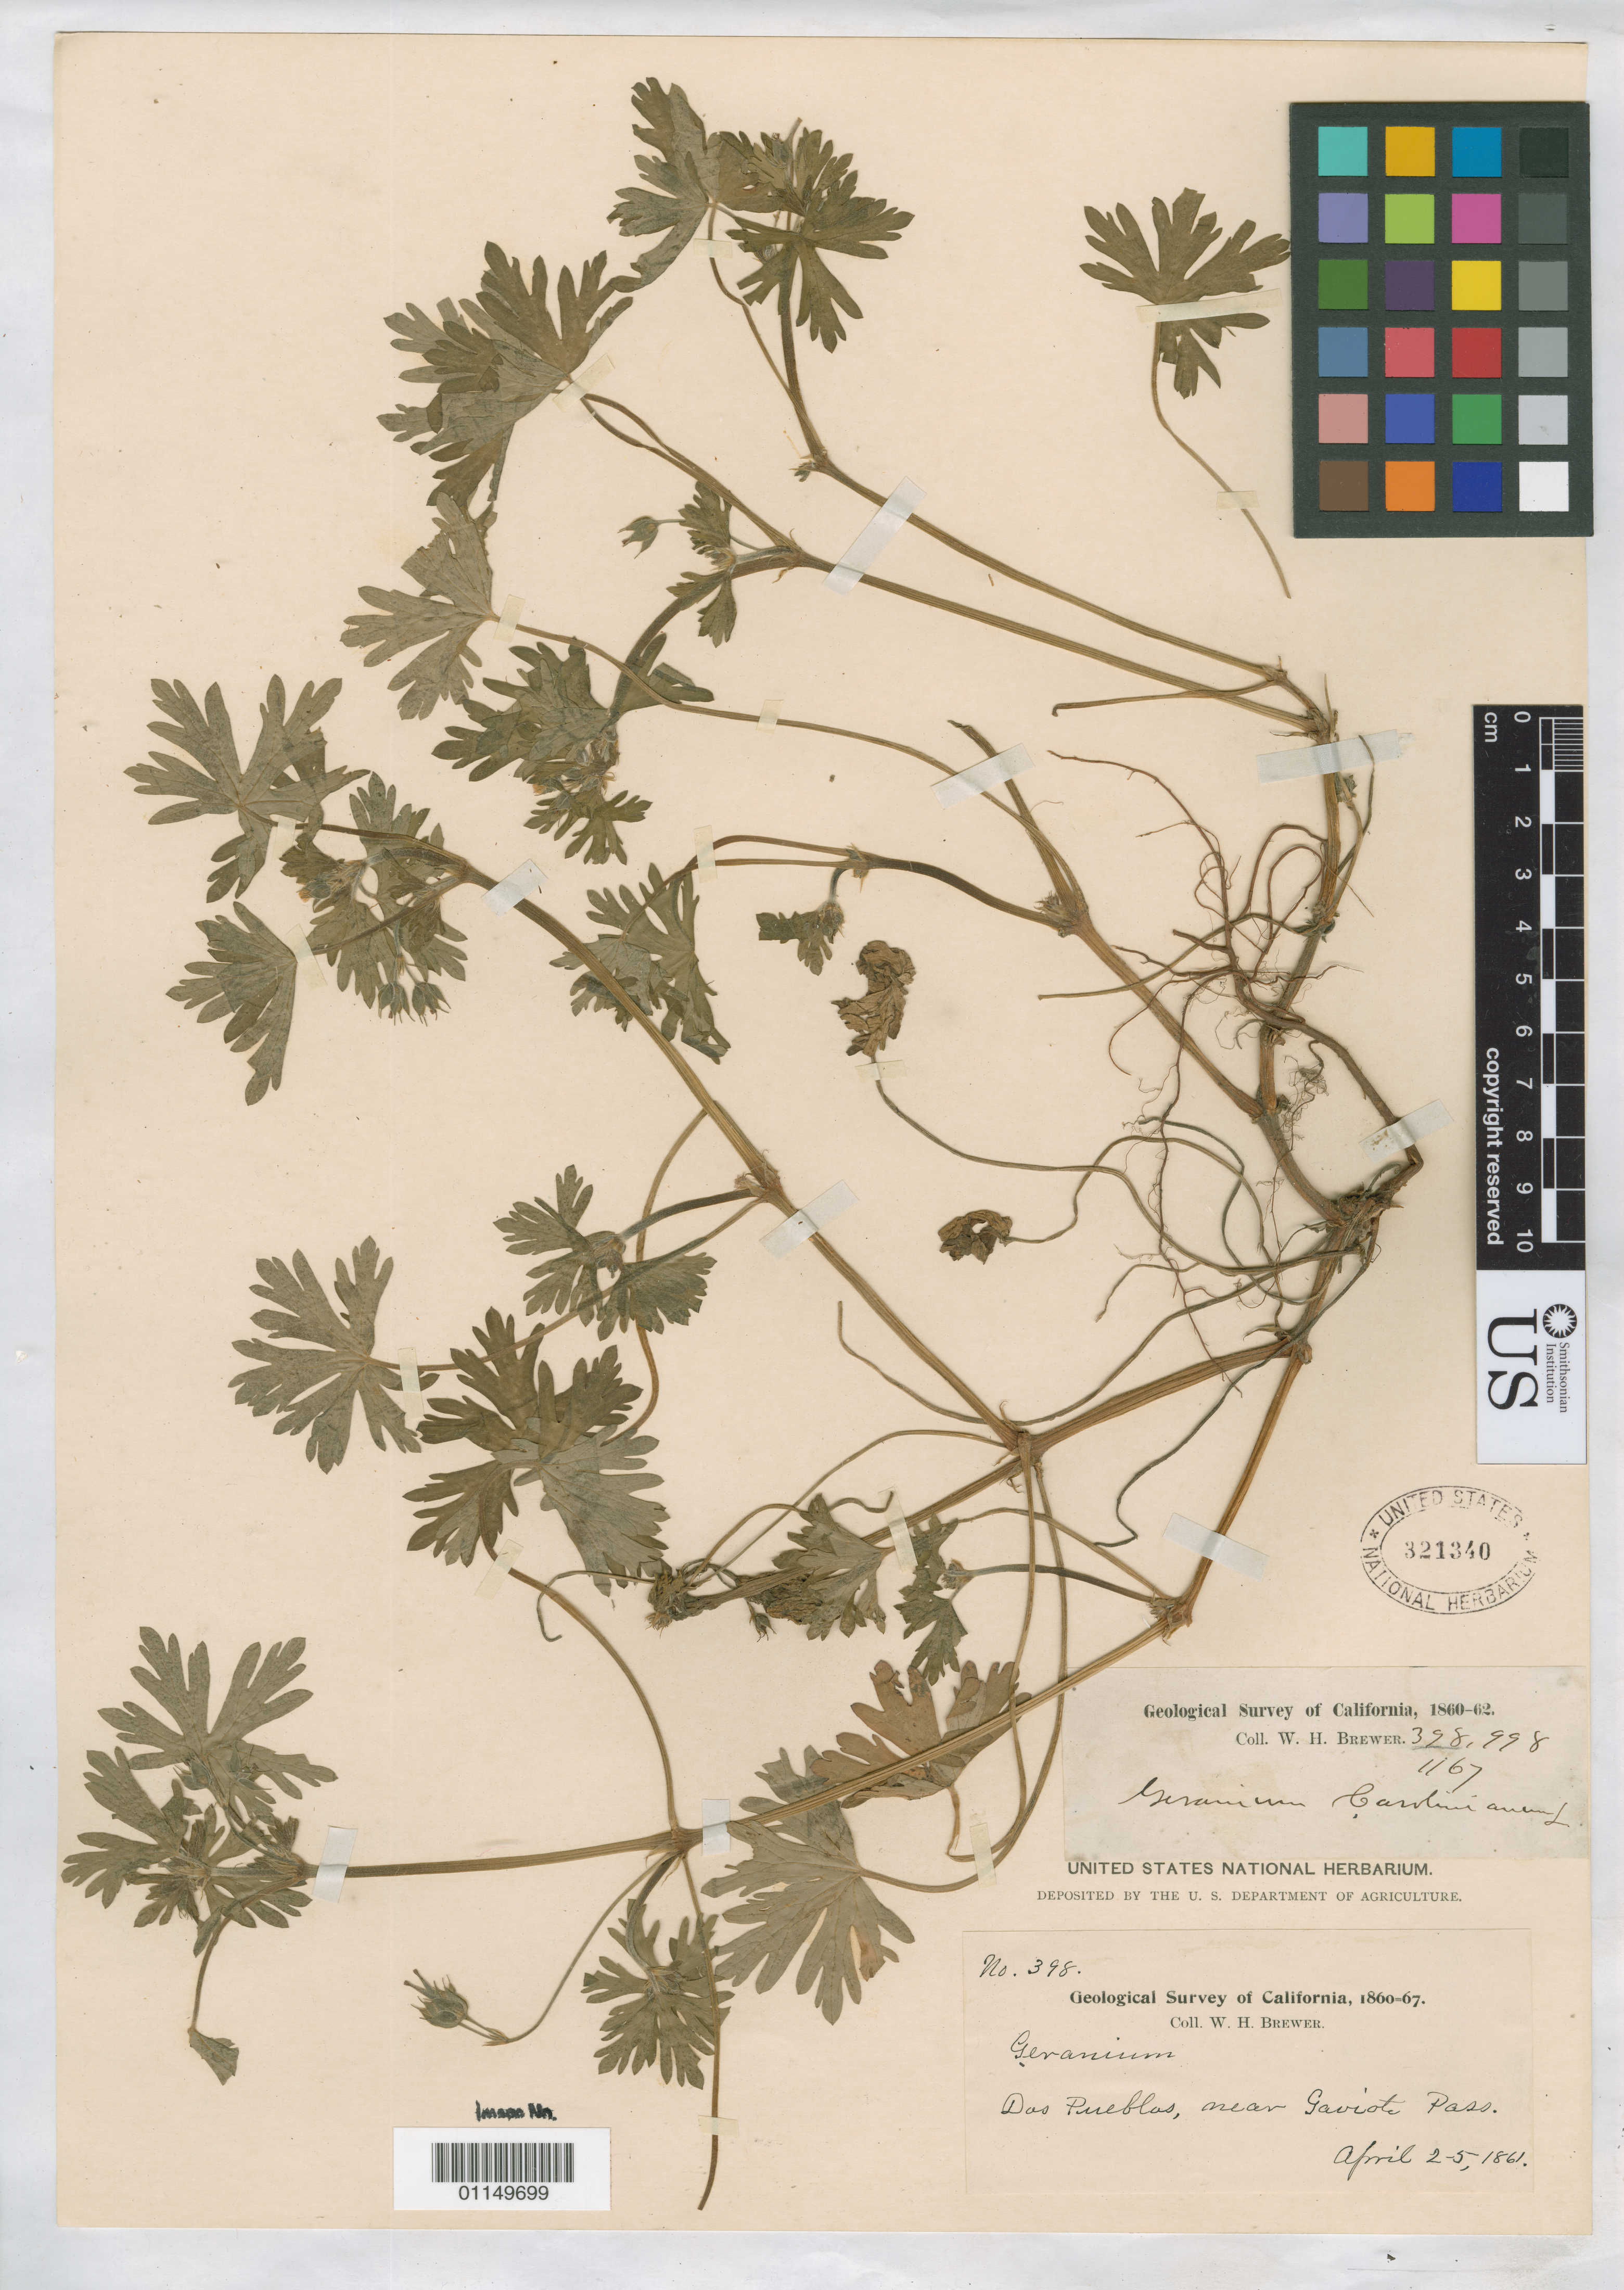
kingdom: Plantae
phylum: Tracheophyta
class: Magnoliopsida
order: Geraniales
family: Geraniaceae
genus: Geranium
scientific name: Geranium carolinianum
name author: L.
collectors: W. H. Brewer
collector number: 398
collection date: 1861-04-02/1861-04-05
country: United States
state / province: California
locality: Dos Pueblos near Gaviota Pass.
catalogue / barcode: US 321340